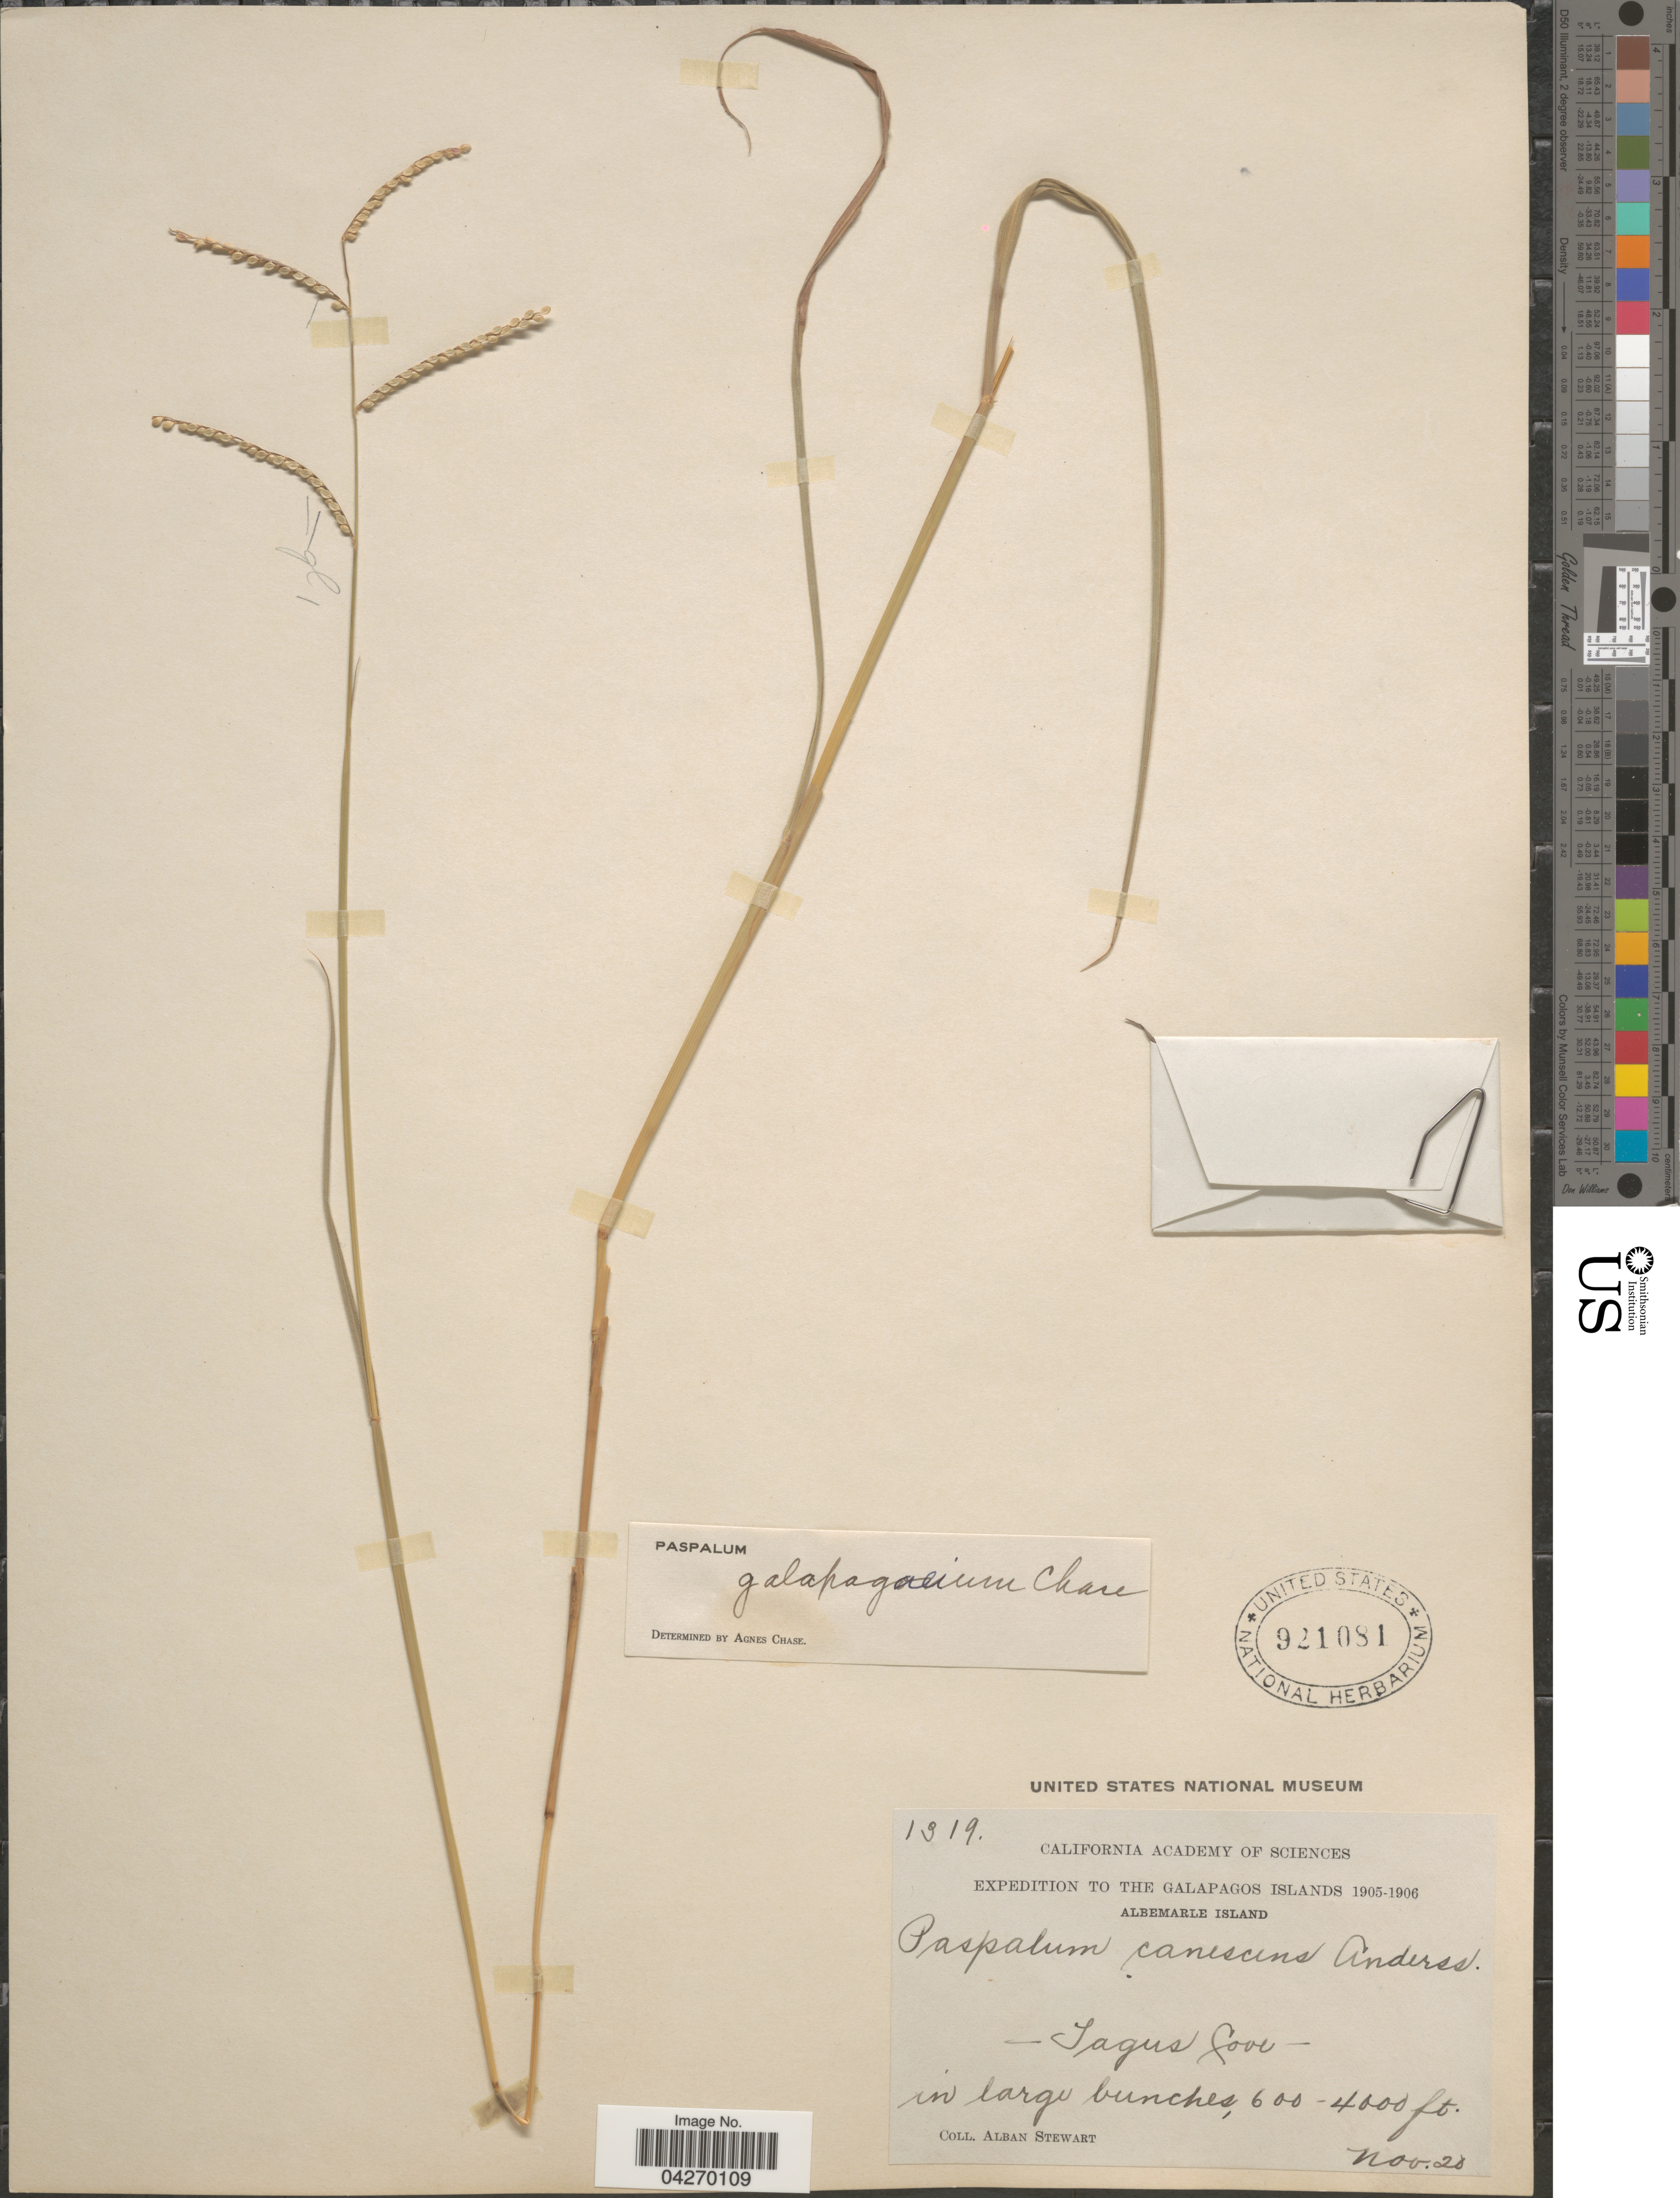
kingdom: Plantae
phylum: Tracheophyta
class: Liliopsida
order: Poales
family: Poaceae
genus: Paspalum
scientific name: Paspalum galapageium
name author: Chase ex Hitchc.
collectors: A. Stewart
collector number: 1319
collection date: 1905-11-20/1906-11-20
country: Ecuador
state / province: Colón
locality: Expedition to the Galapagos Islands 1905-1906. Albemarle Island. Tagus Cove.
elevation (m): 183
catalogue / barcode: US 921081